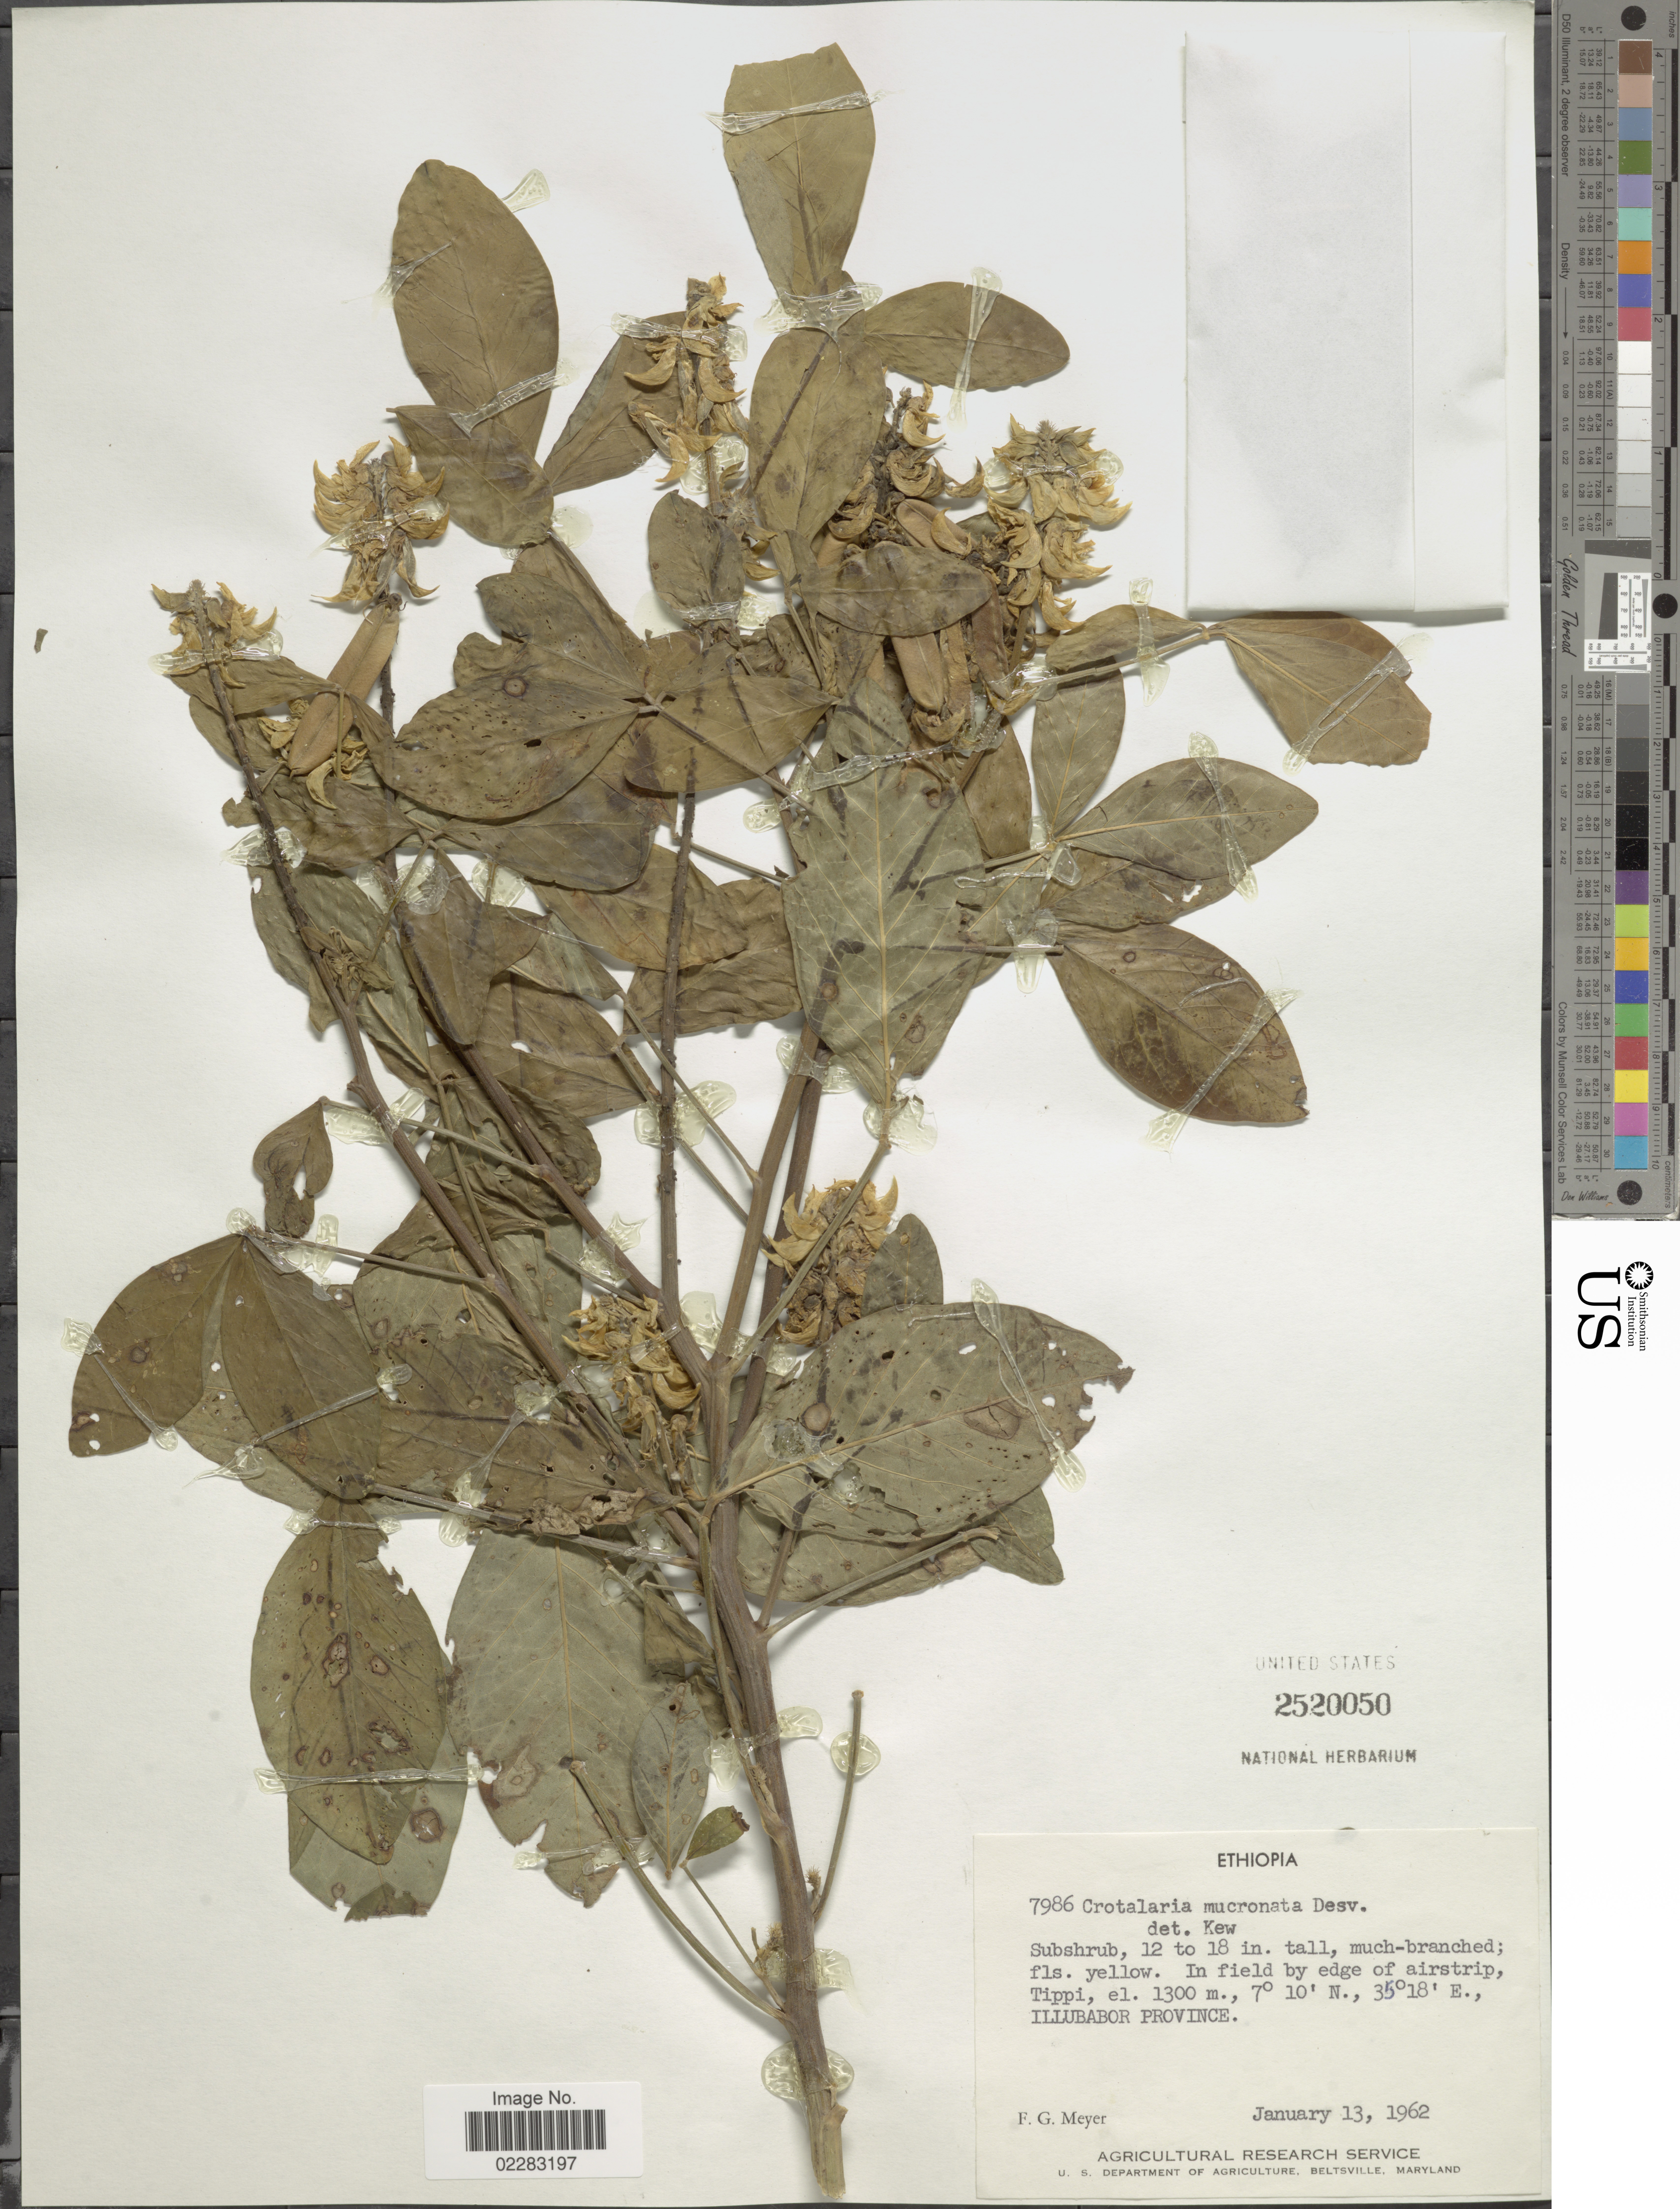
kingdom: Plantae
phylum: Tracheophyta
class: Magnoliopsida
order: Fabales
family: Fabaceae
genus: Crotalaria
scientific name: Crotalaria pallida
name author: Aiton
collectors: F. G. Meyer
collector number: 7986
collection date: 1962-01-13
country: Ethiopia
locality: In field by edge of airstrip, Tippi, Illubabor Province.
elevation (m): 1300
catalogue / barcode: US 2520050